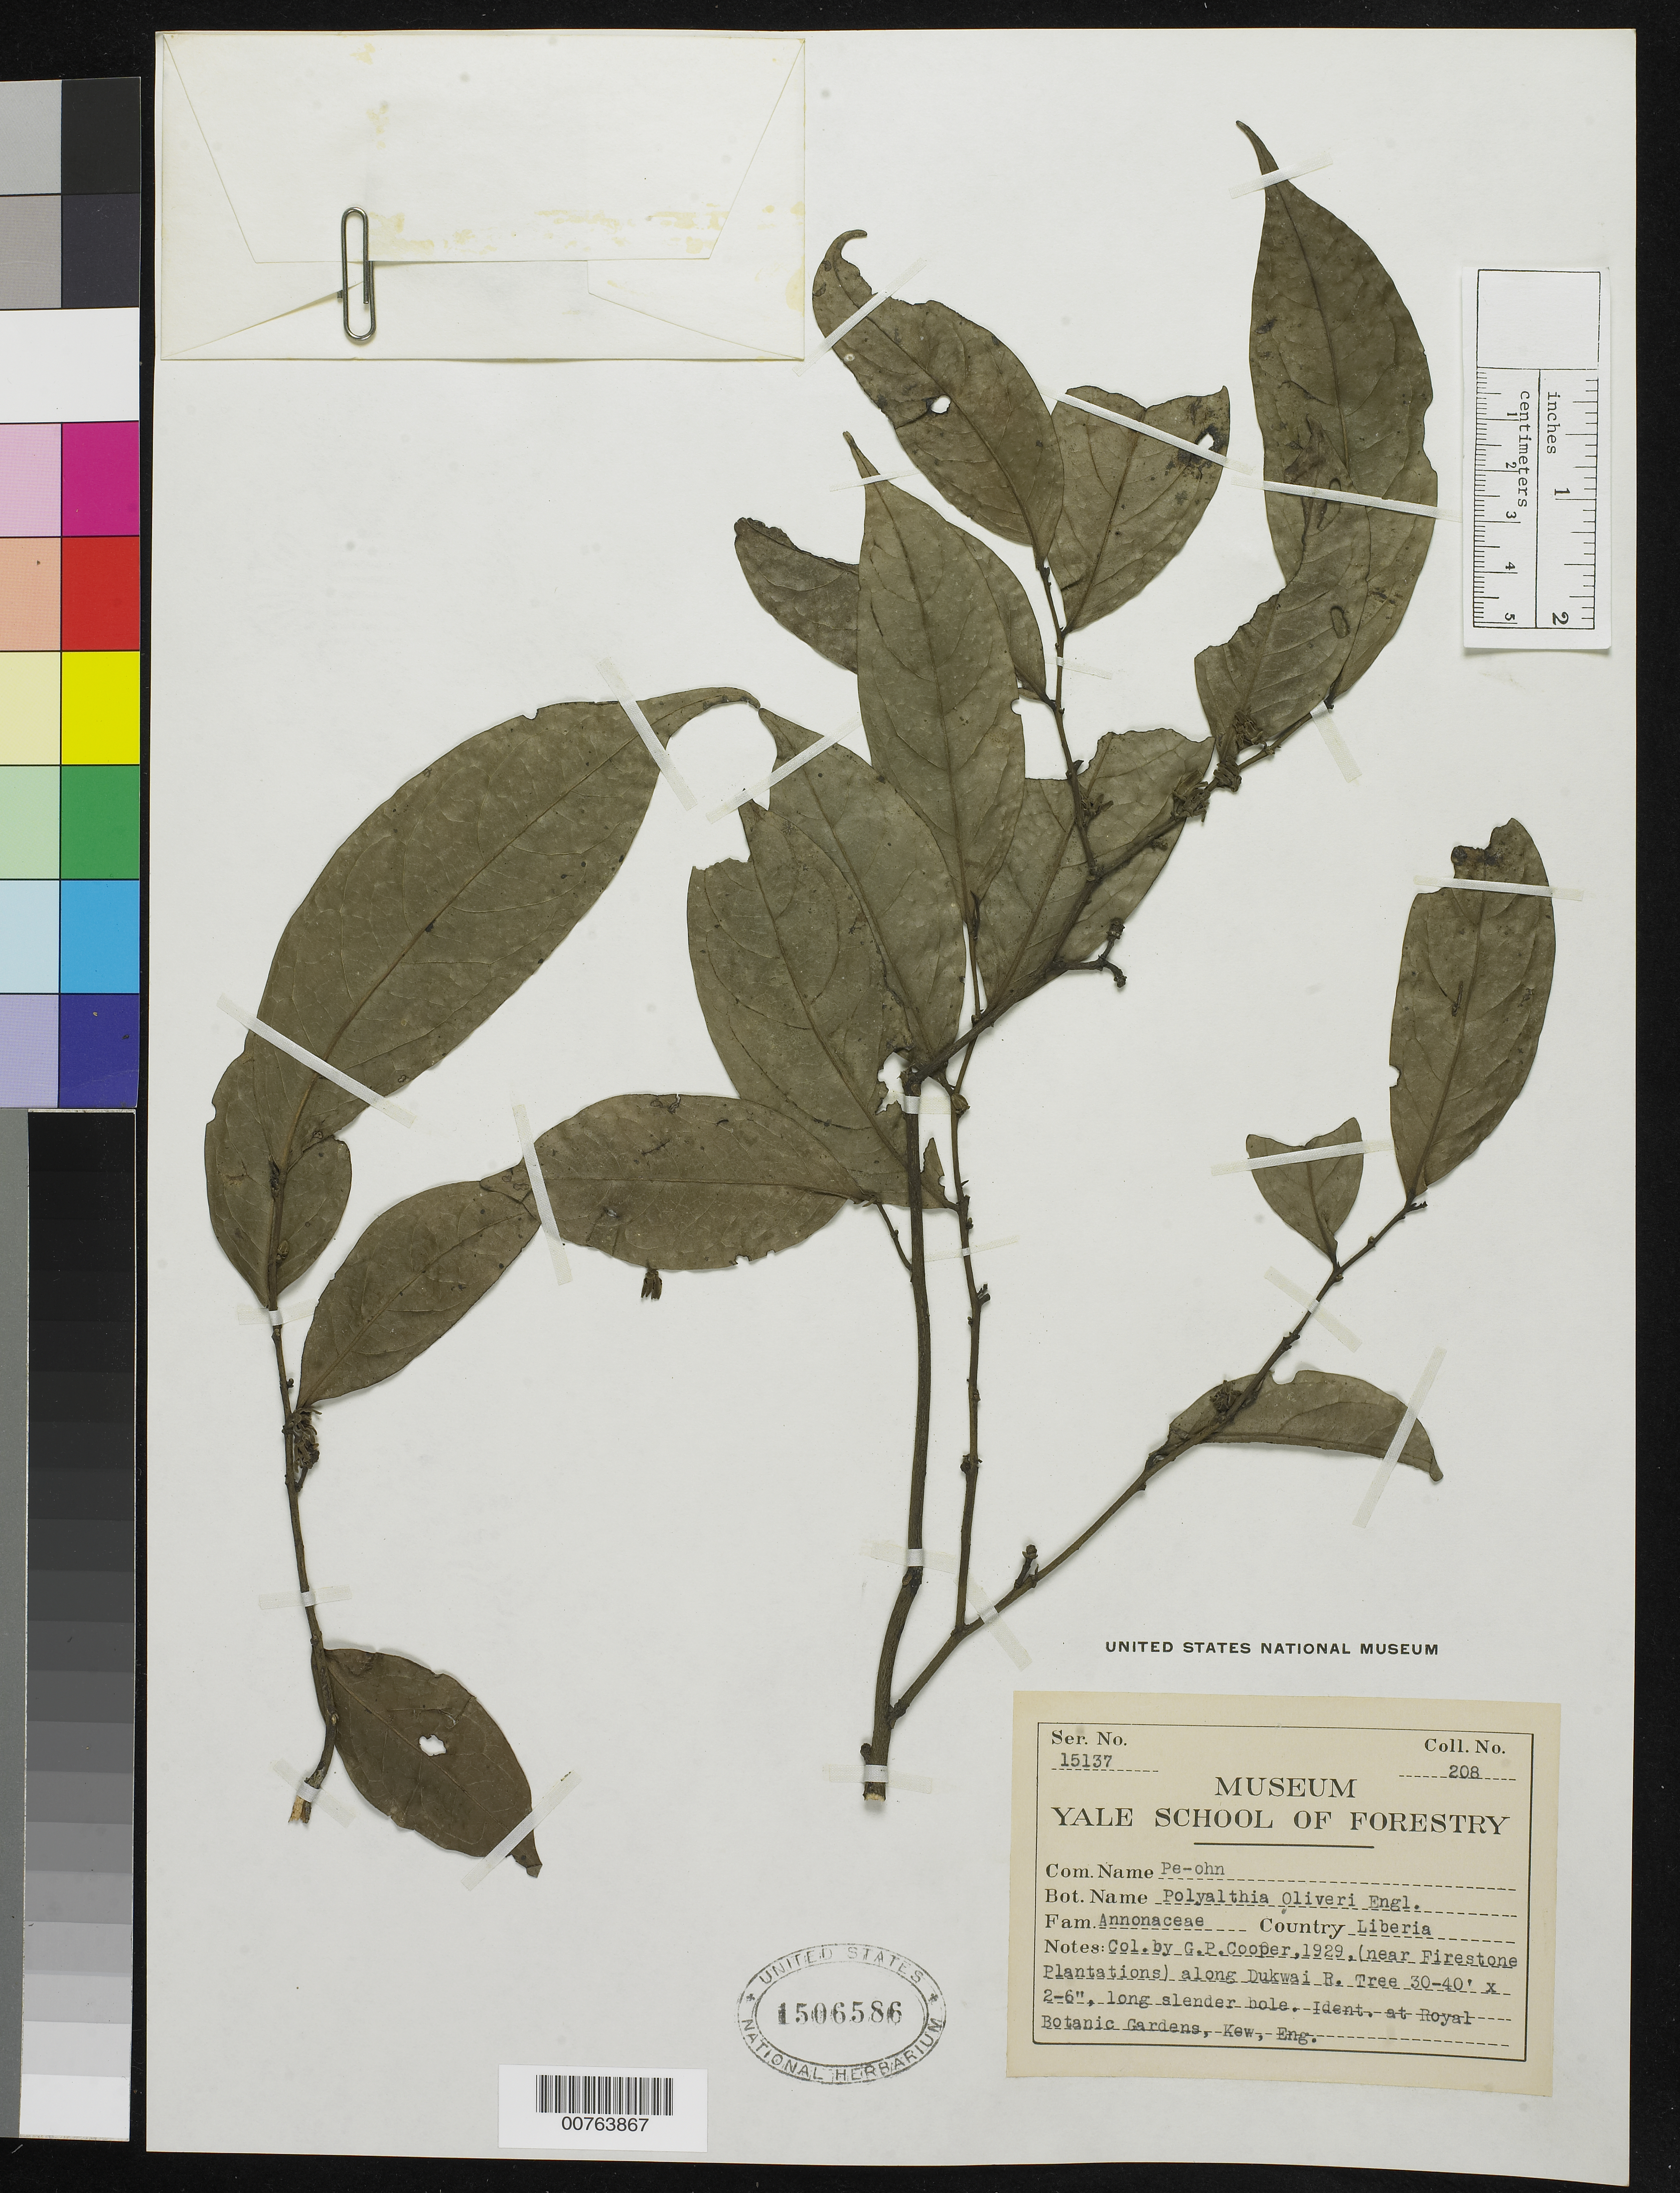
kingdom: Plantae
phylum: Tracheophyta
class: Magnoliopsida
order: Magnoliales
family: Annonaceae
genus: Polyalthia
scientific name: Polyalthia oliveri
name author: Engl.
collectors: G. Cooper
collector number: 208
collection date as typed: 1929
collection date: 1929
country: Liberia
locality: (near Firestone Plantations) along Dukwai River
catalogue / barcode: US 1506586